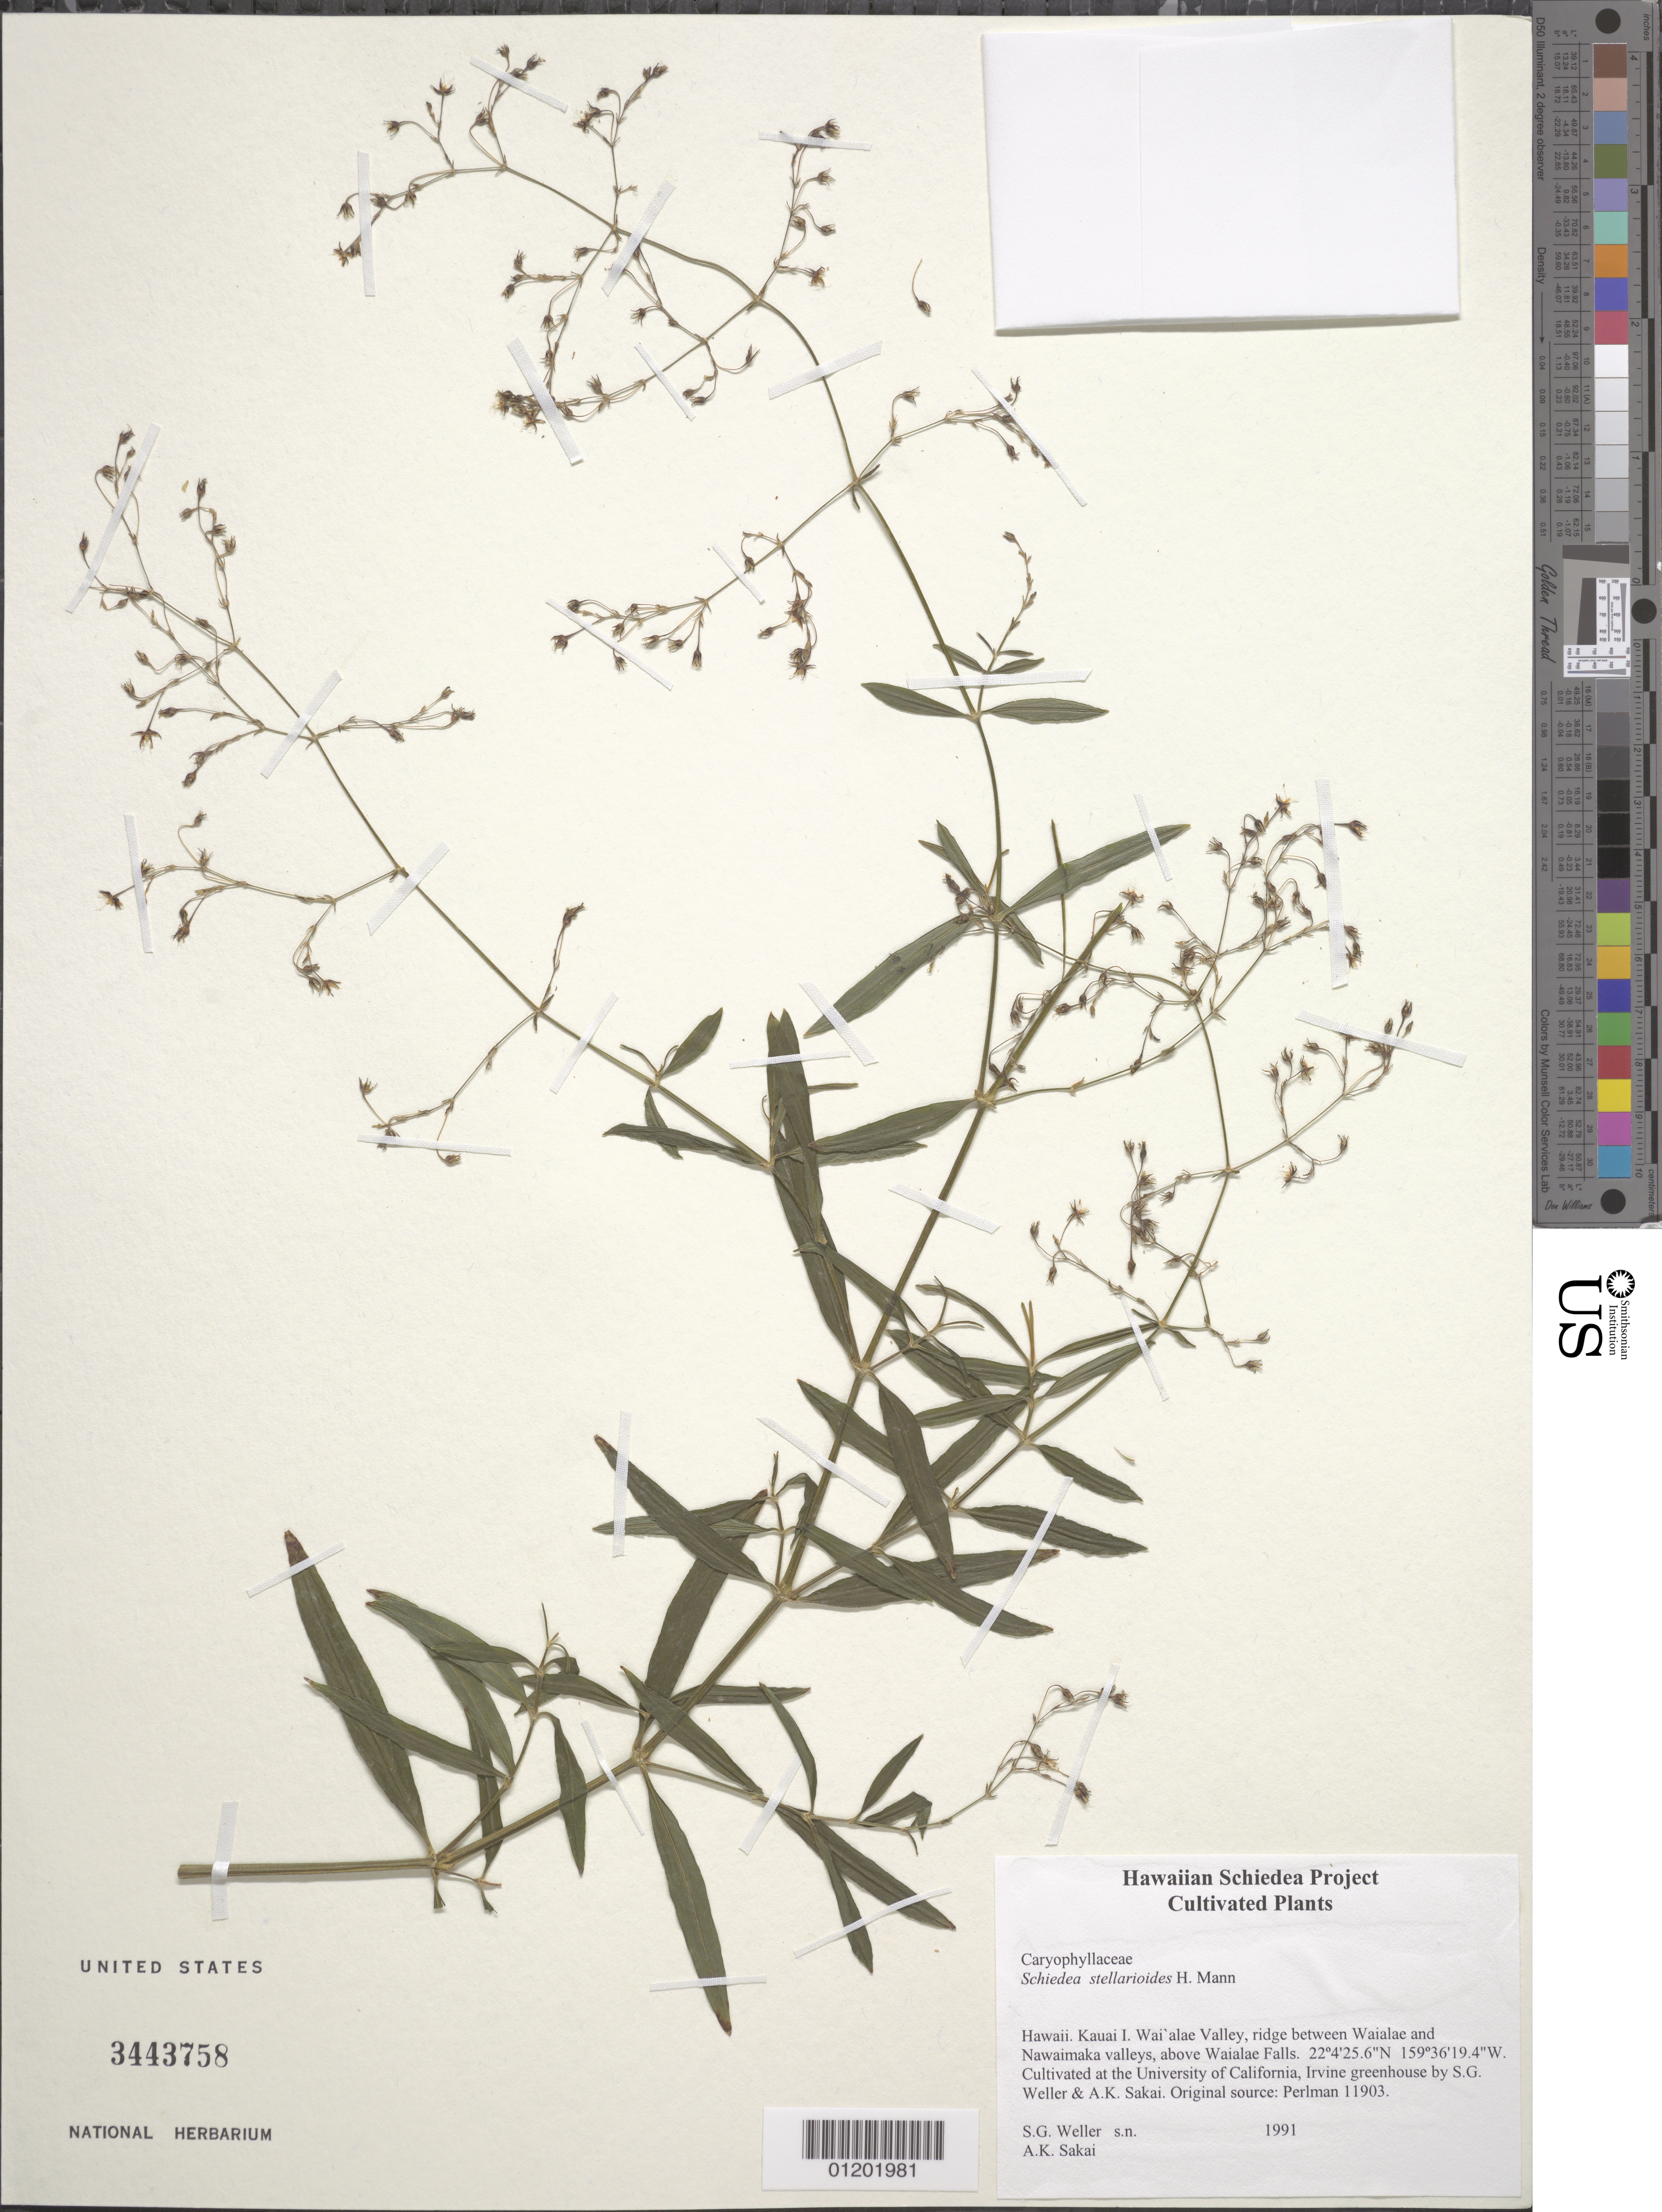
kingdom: Plantae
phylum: Tracheophyta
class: Magnoliopsida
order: Caryophyllales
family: Caryophyllaceae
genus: Schiedea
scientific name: Schiedea stellarioides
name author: H. Mann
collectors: S. G. Weller & A. Sakai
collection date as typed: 1991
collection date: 1991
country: United States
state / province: California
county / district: Orange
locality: University of California, Irvine greenhouse.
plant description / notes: Cultivated at the University of California, Irvine greenhouse by S.G. Weller & A.K. Sakai. Original source: Perlman 11903.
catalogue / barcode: US 3443758